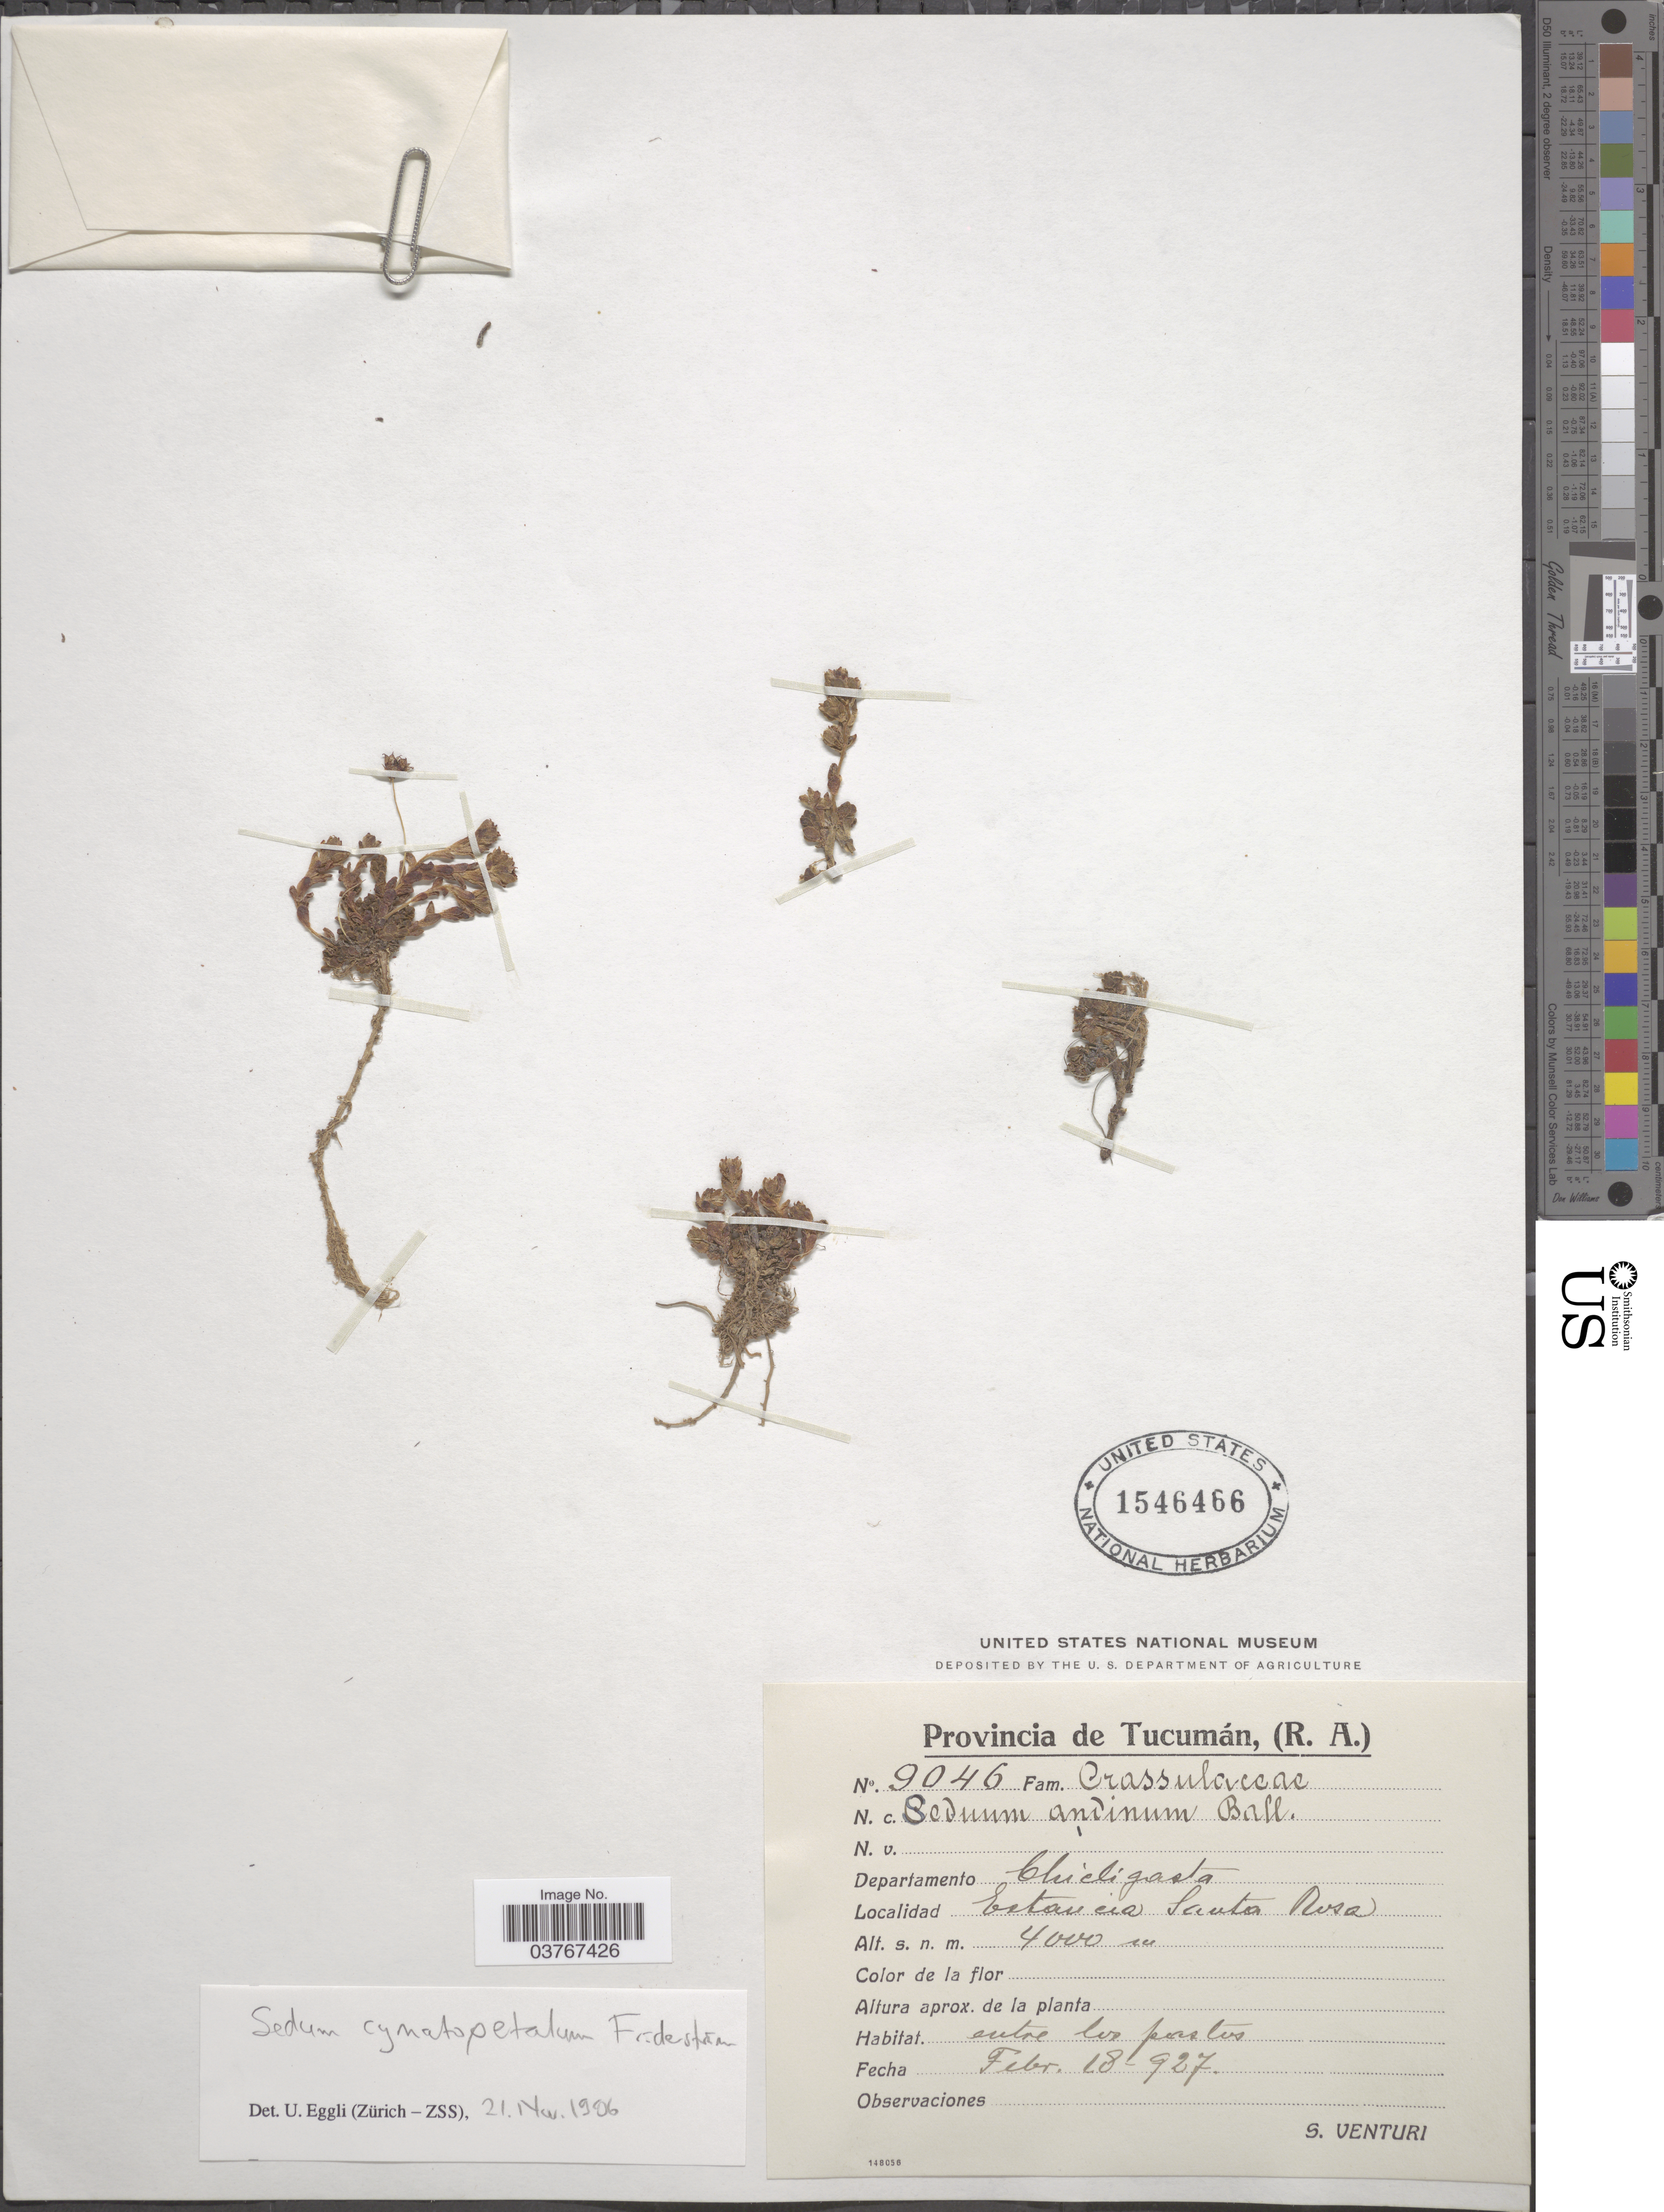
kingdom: Plantae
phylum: Tracheophyta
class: Magnoliopsida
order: Saxifragales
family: Crassulaceae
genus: Sedum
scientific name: Sedum cymatopetalum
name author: Fröd.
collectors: S. Venturi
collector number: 9046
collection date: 1927-02-18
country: Argentina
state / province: Tucuman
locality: Provincia de Tucumán. Departamento Chicligasta. Estancia Santa Rosa.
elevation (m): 4000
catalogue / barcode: US 1546466